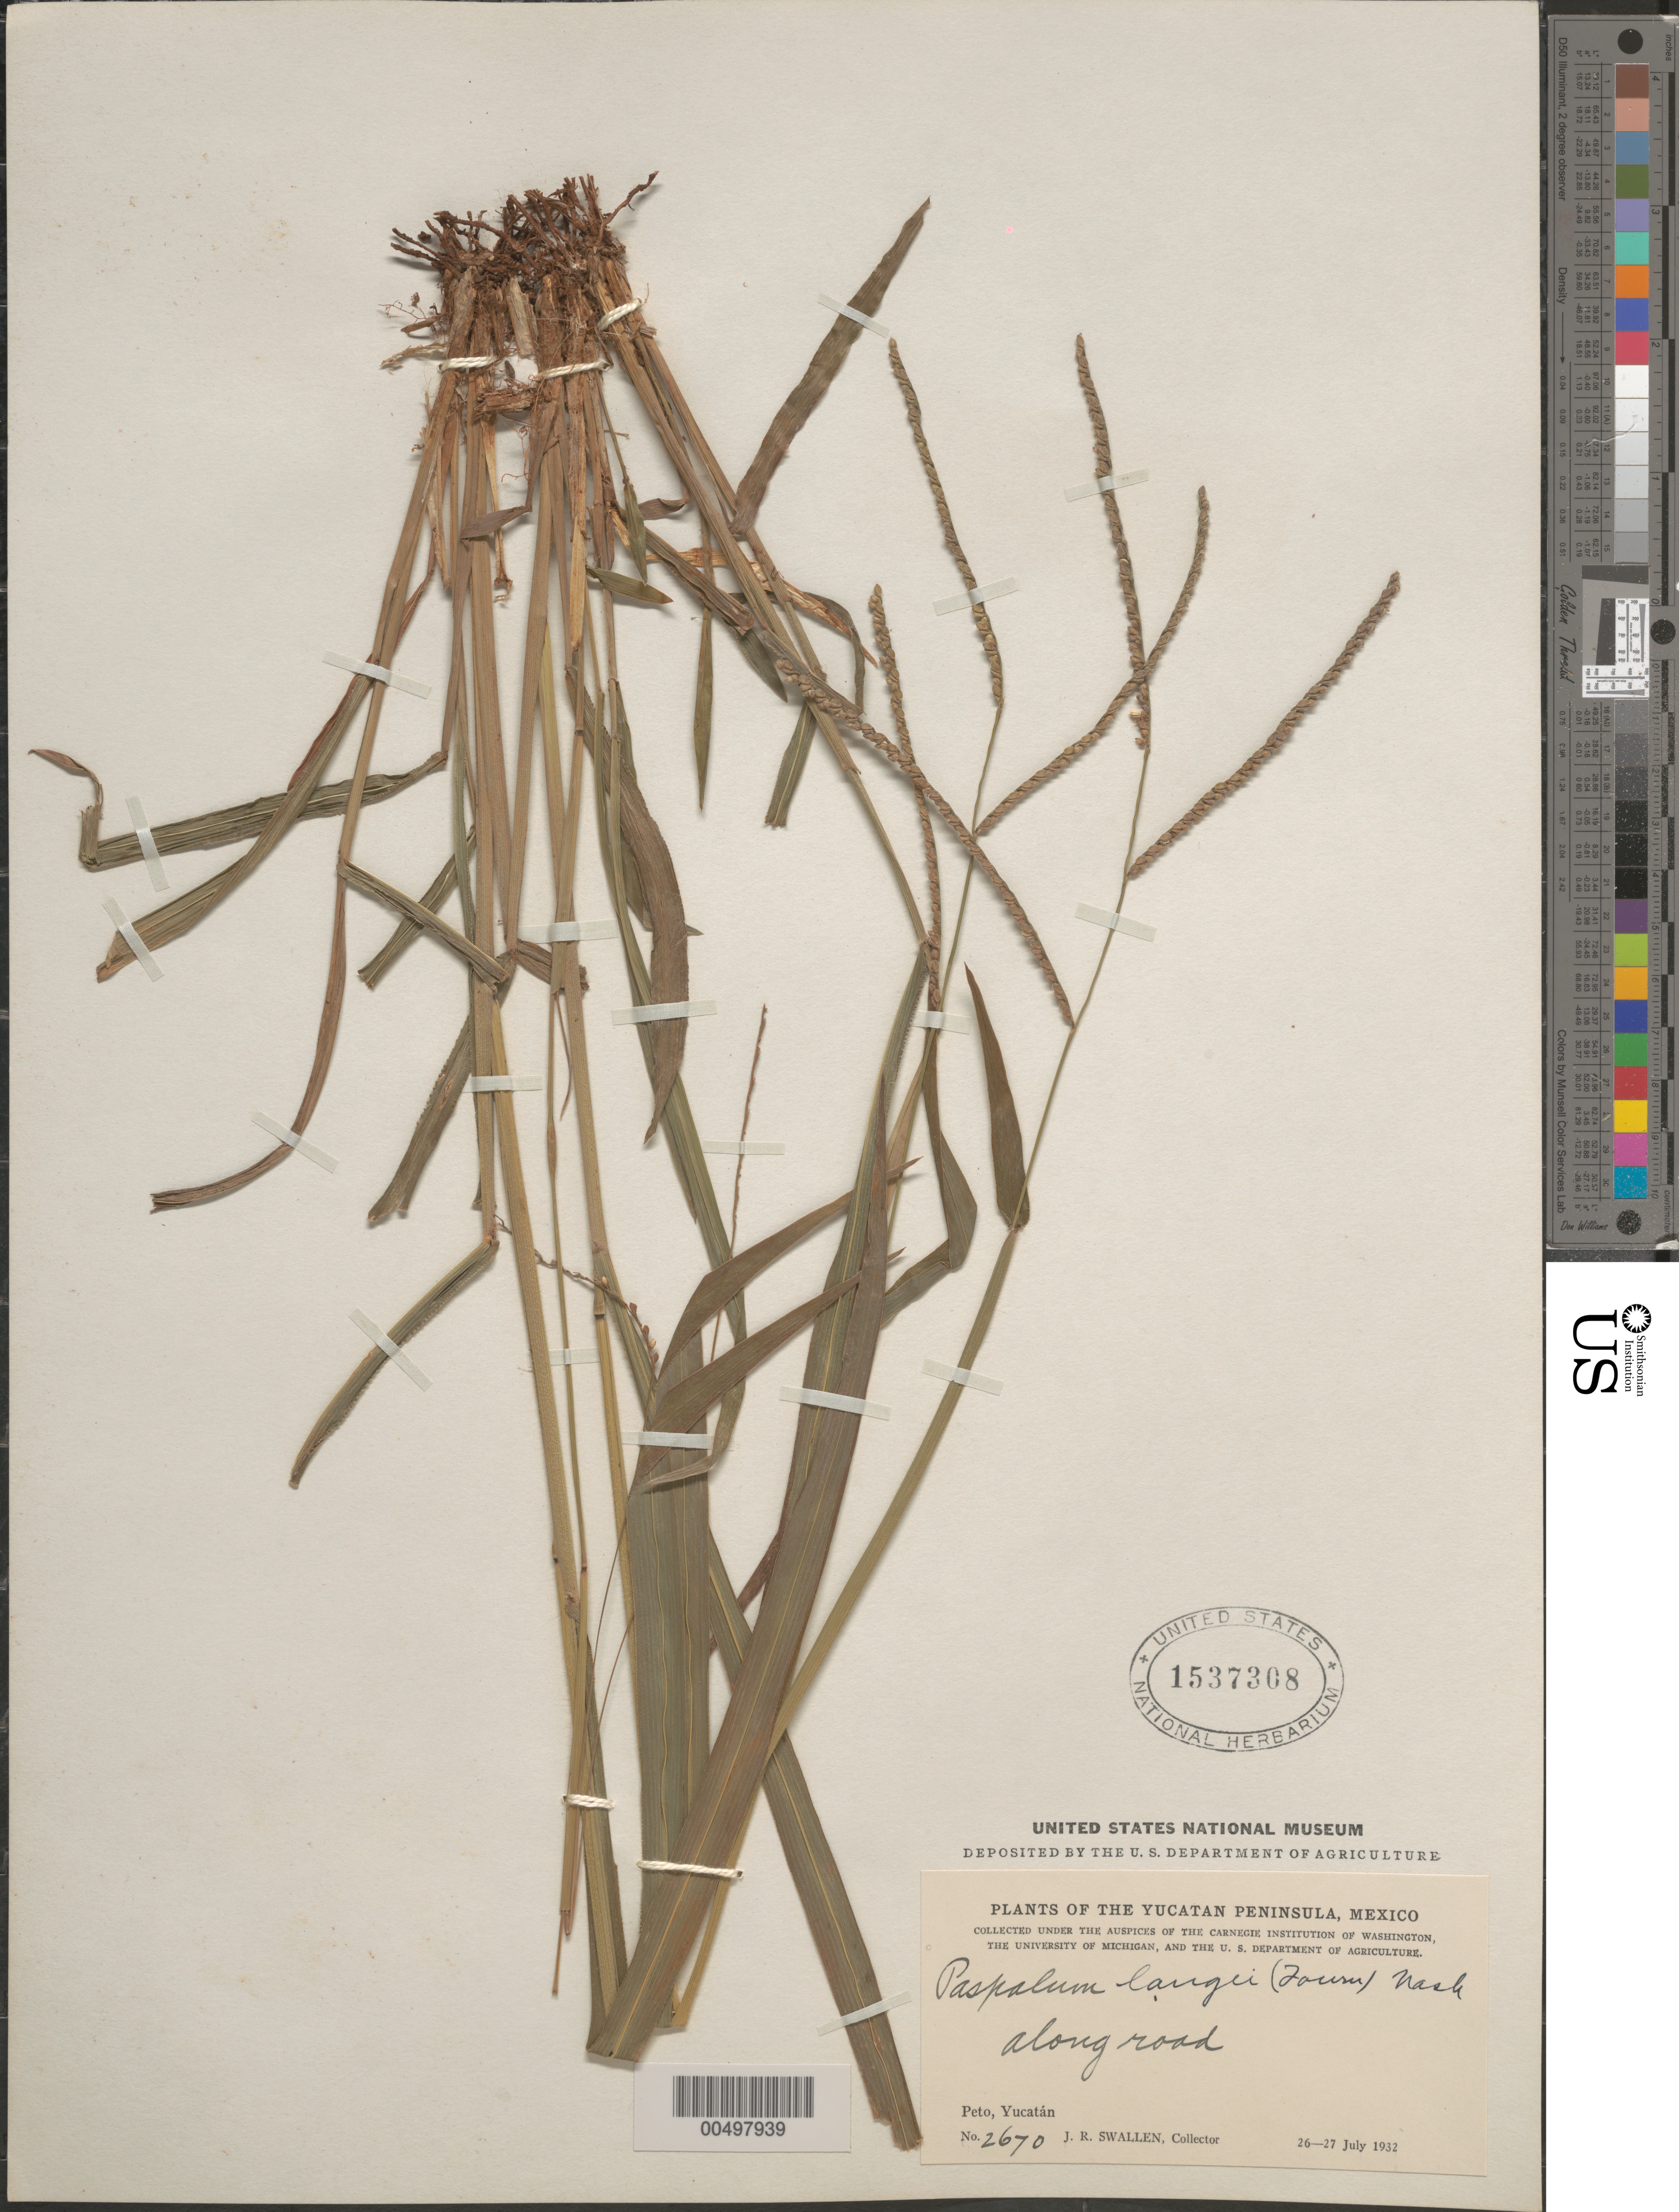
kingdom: Plantae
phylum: Tracheophyta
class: Liliopsida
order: Poales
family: Poaceae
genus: Paspalum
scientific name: Paspalum langei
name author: (E. Fourn.) Nash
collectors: J. R. Swallen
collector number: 2670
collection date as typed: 26 Jul 1932 to 27 Jul 1932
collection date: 1932-07-26/1932-07-27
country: Mexico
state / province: Yucatan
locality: Yucatan Peninsula, Peto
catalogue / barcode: US 1537308